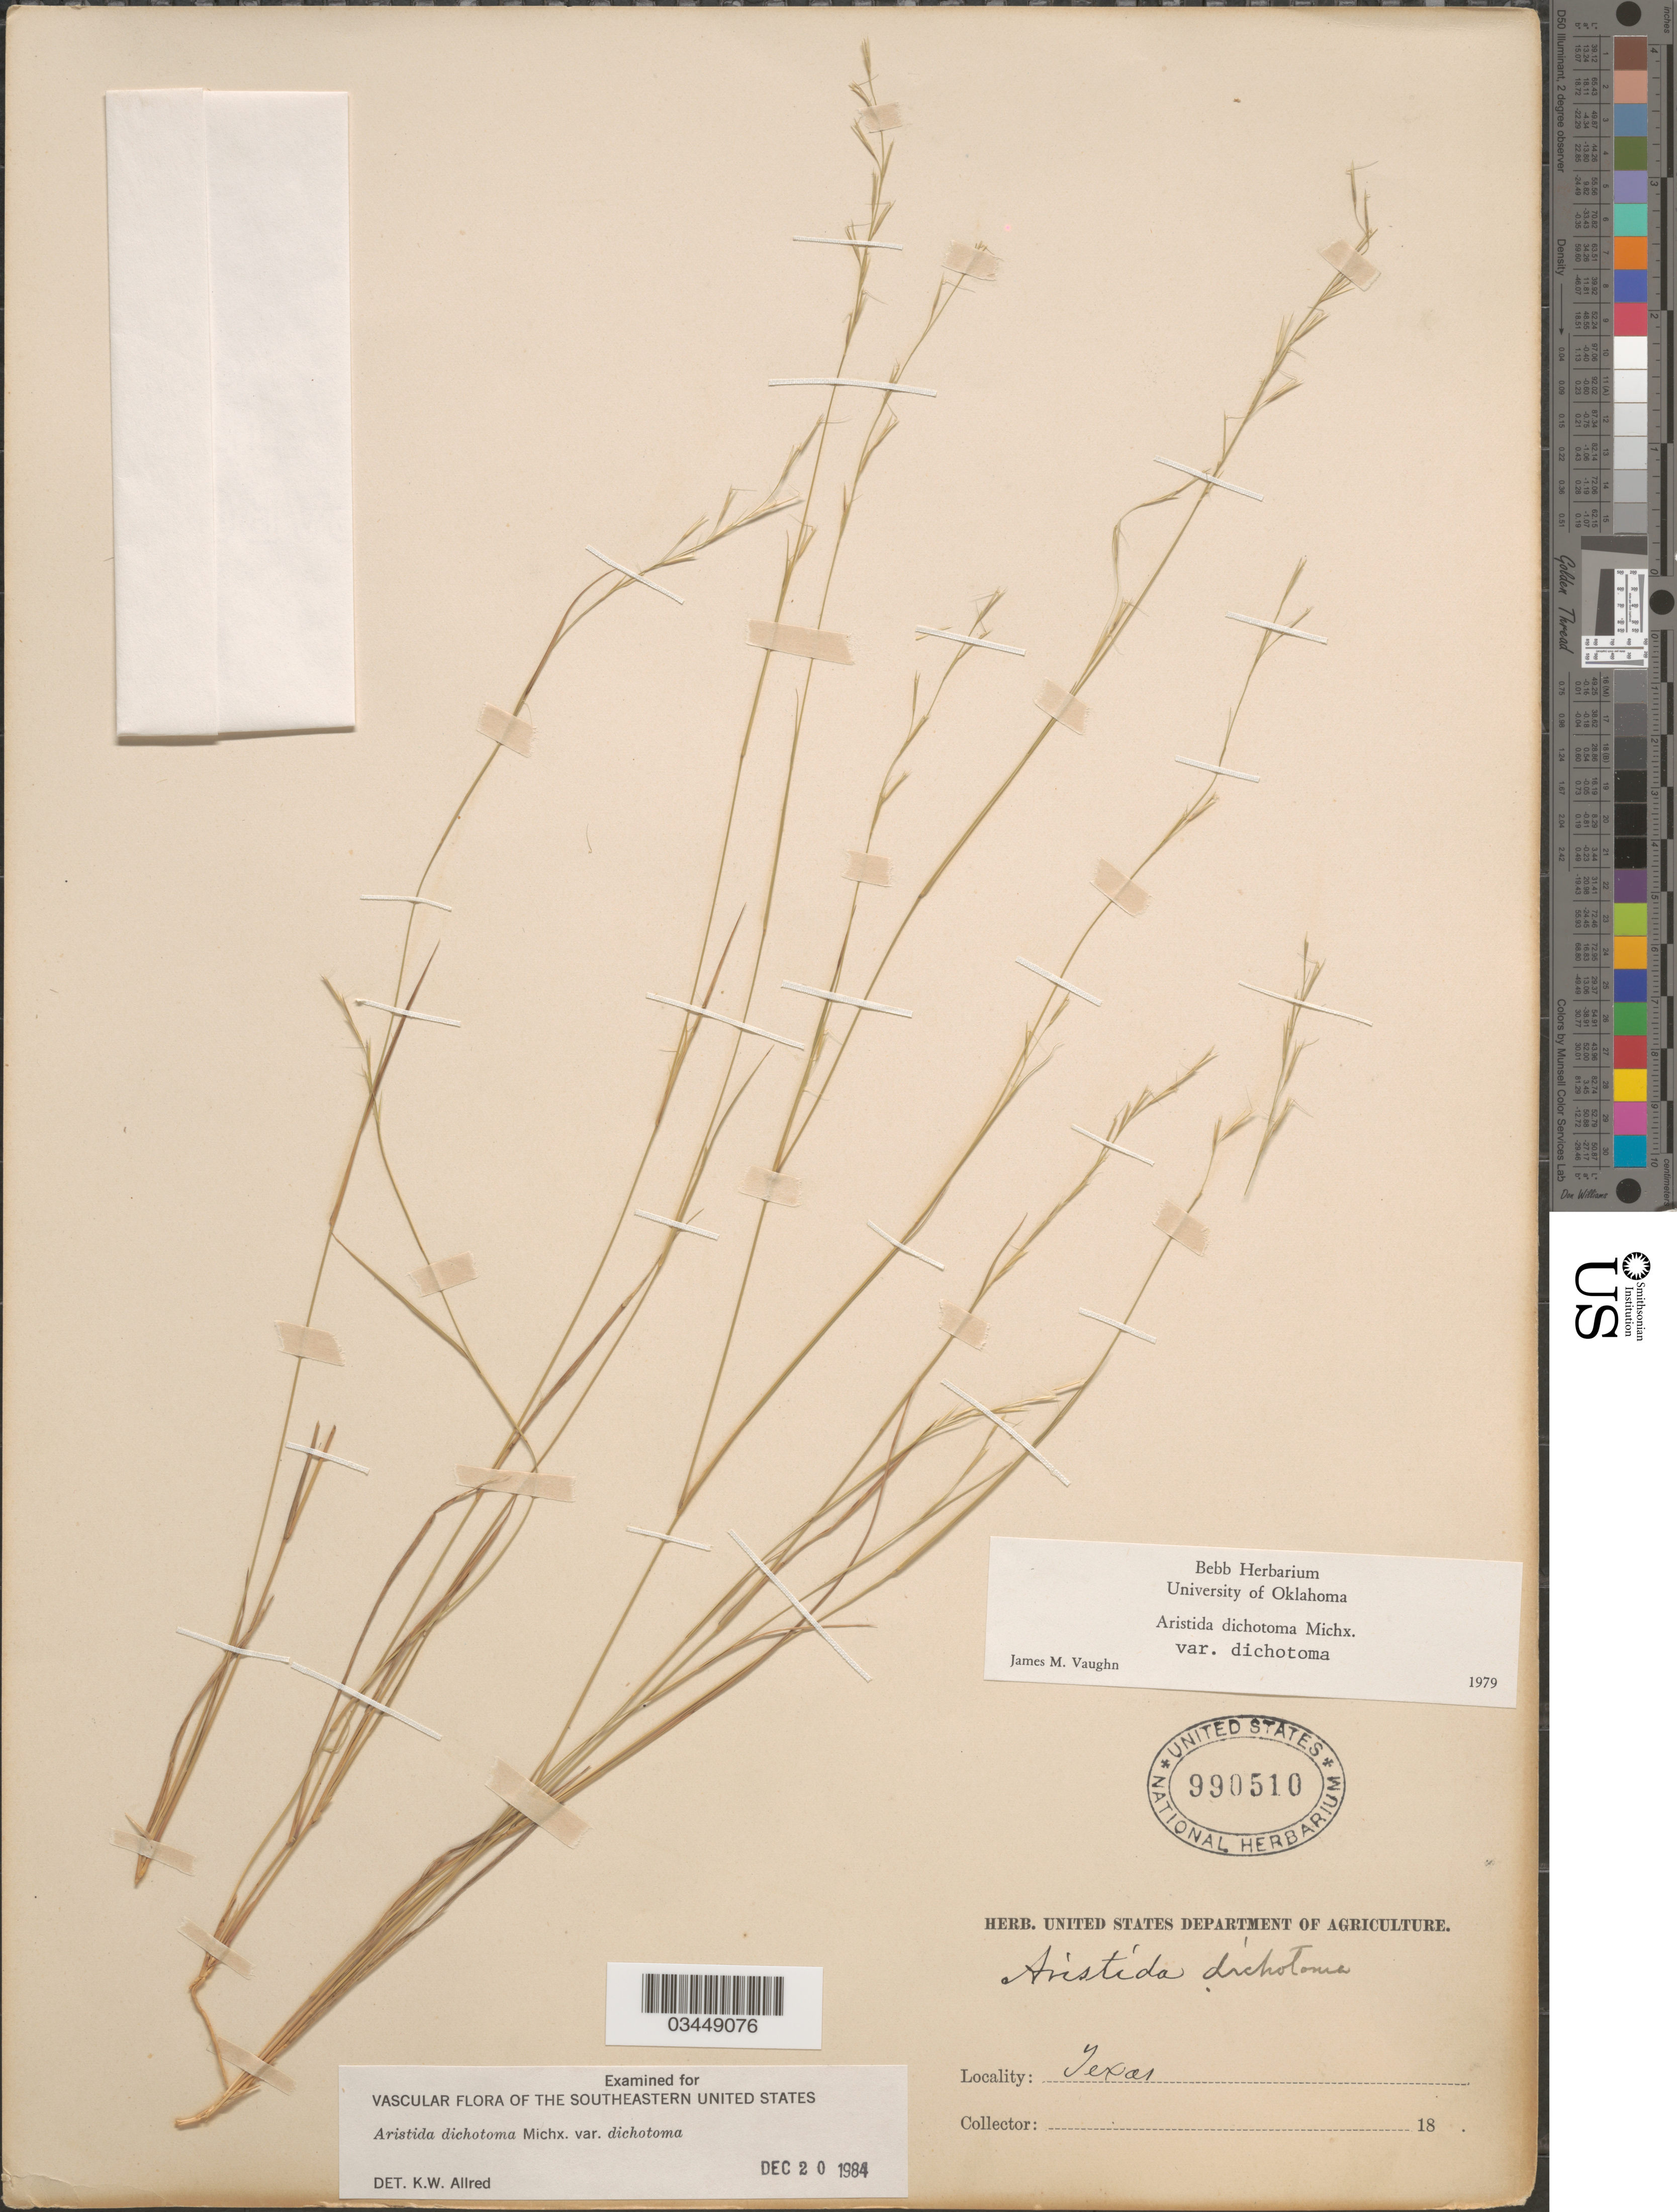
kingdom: Plantae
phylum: Tracheophyta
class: Liliopsida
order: Poales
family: Poaceae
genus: Aristida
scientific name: Aristida dichotoma var. dichotoma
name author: Michx.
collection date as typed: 18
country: United States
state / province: Texas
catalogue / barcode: US 990510